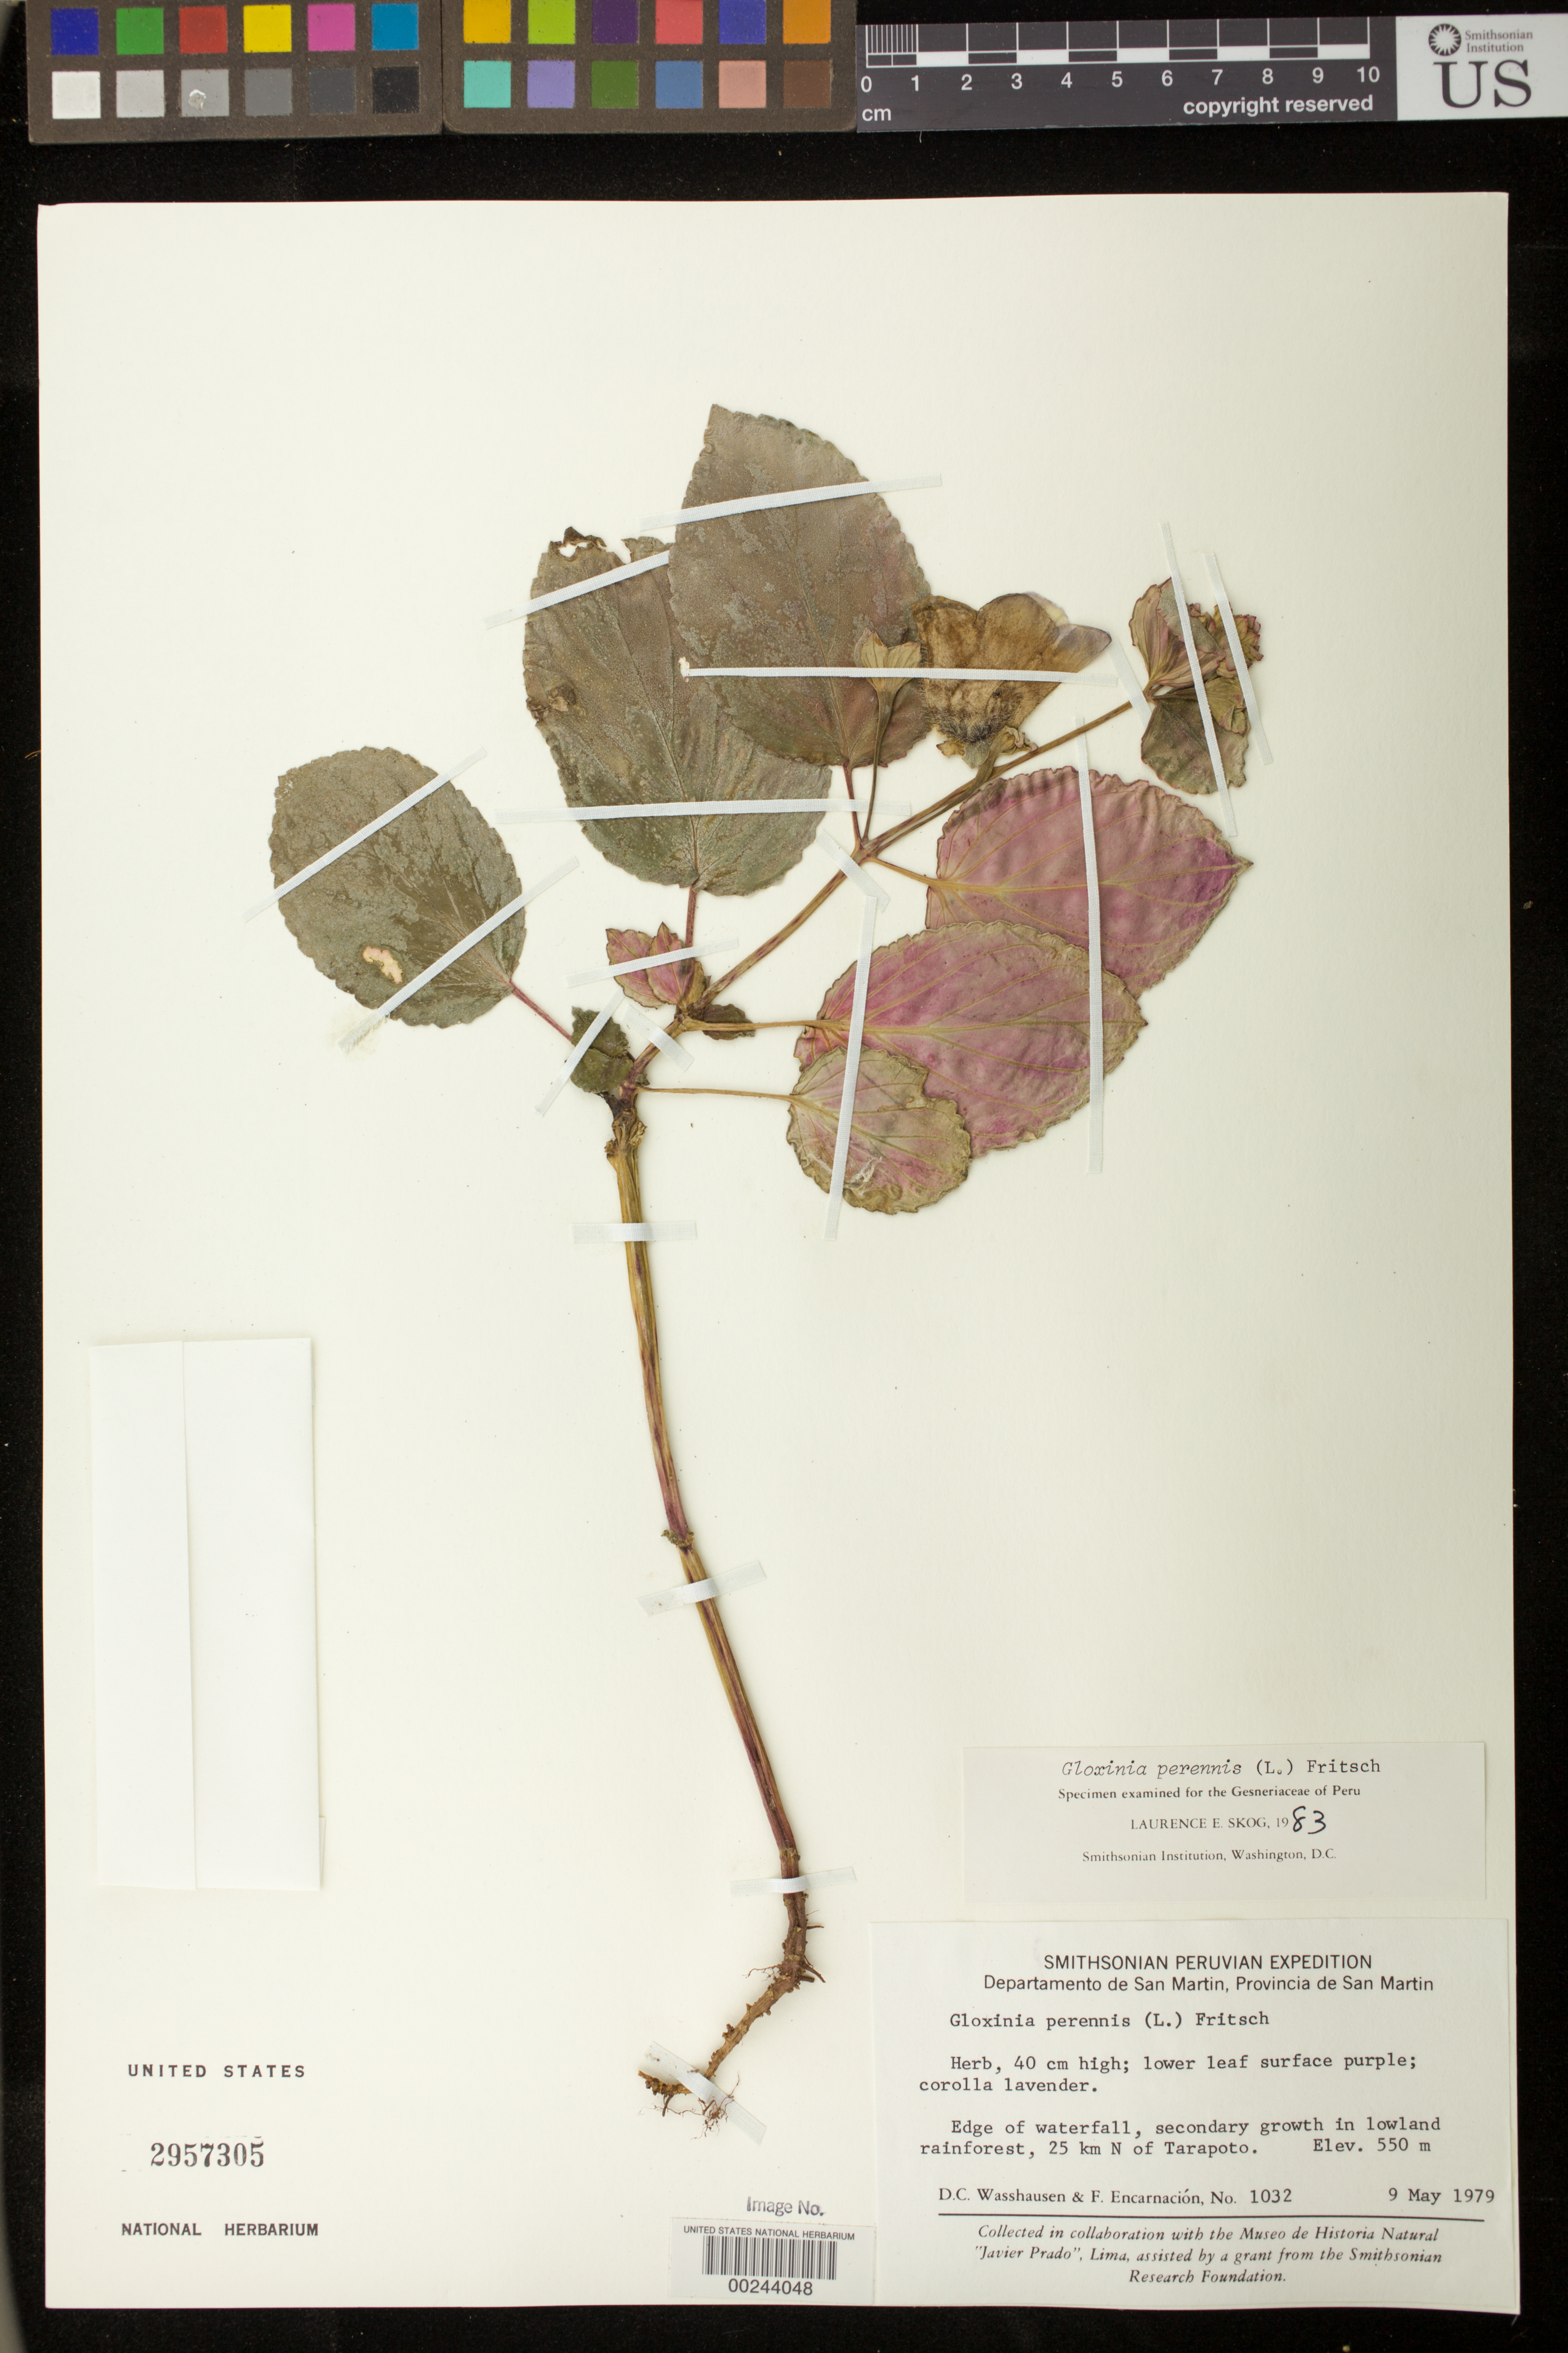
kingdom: Plantae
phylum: Tracheophyta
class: Magnoliopsida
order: Lamiales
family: Gesneriaceae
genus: Gloxinia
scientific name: Gloxinia perennis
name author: (L.) Fritsch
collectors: D. C. Wasshausen & F. Encarnación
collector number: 1032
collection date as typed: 09 May 1979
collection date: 1979-05-09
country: Peru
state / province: San Martín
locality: Prov. San Martín; 25 km N of Tarapoto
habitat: Edge of waterfall, secondary growth in lowland rainforest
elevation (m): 550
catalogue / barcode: US 2957305